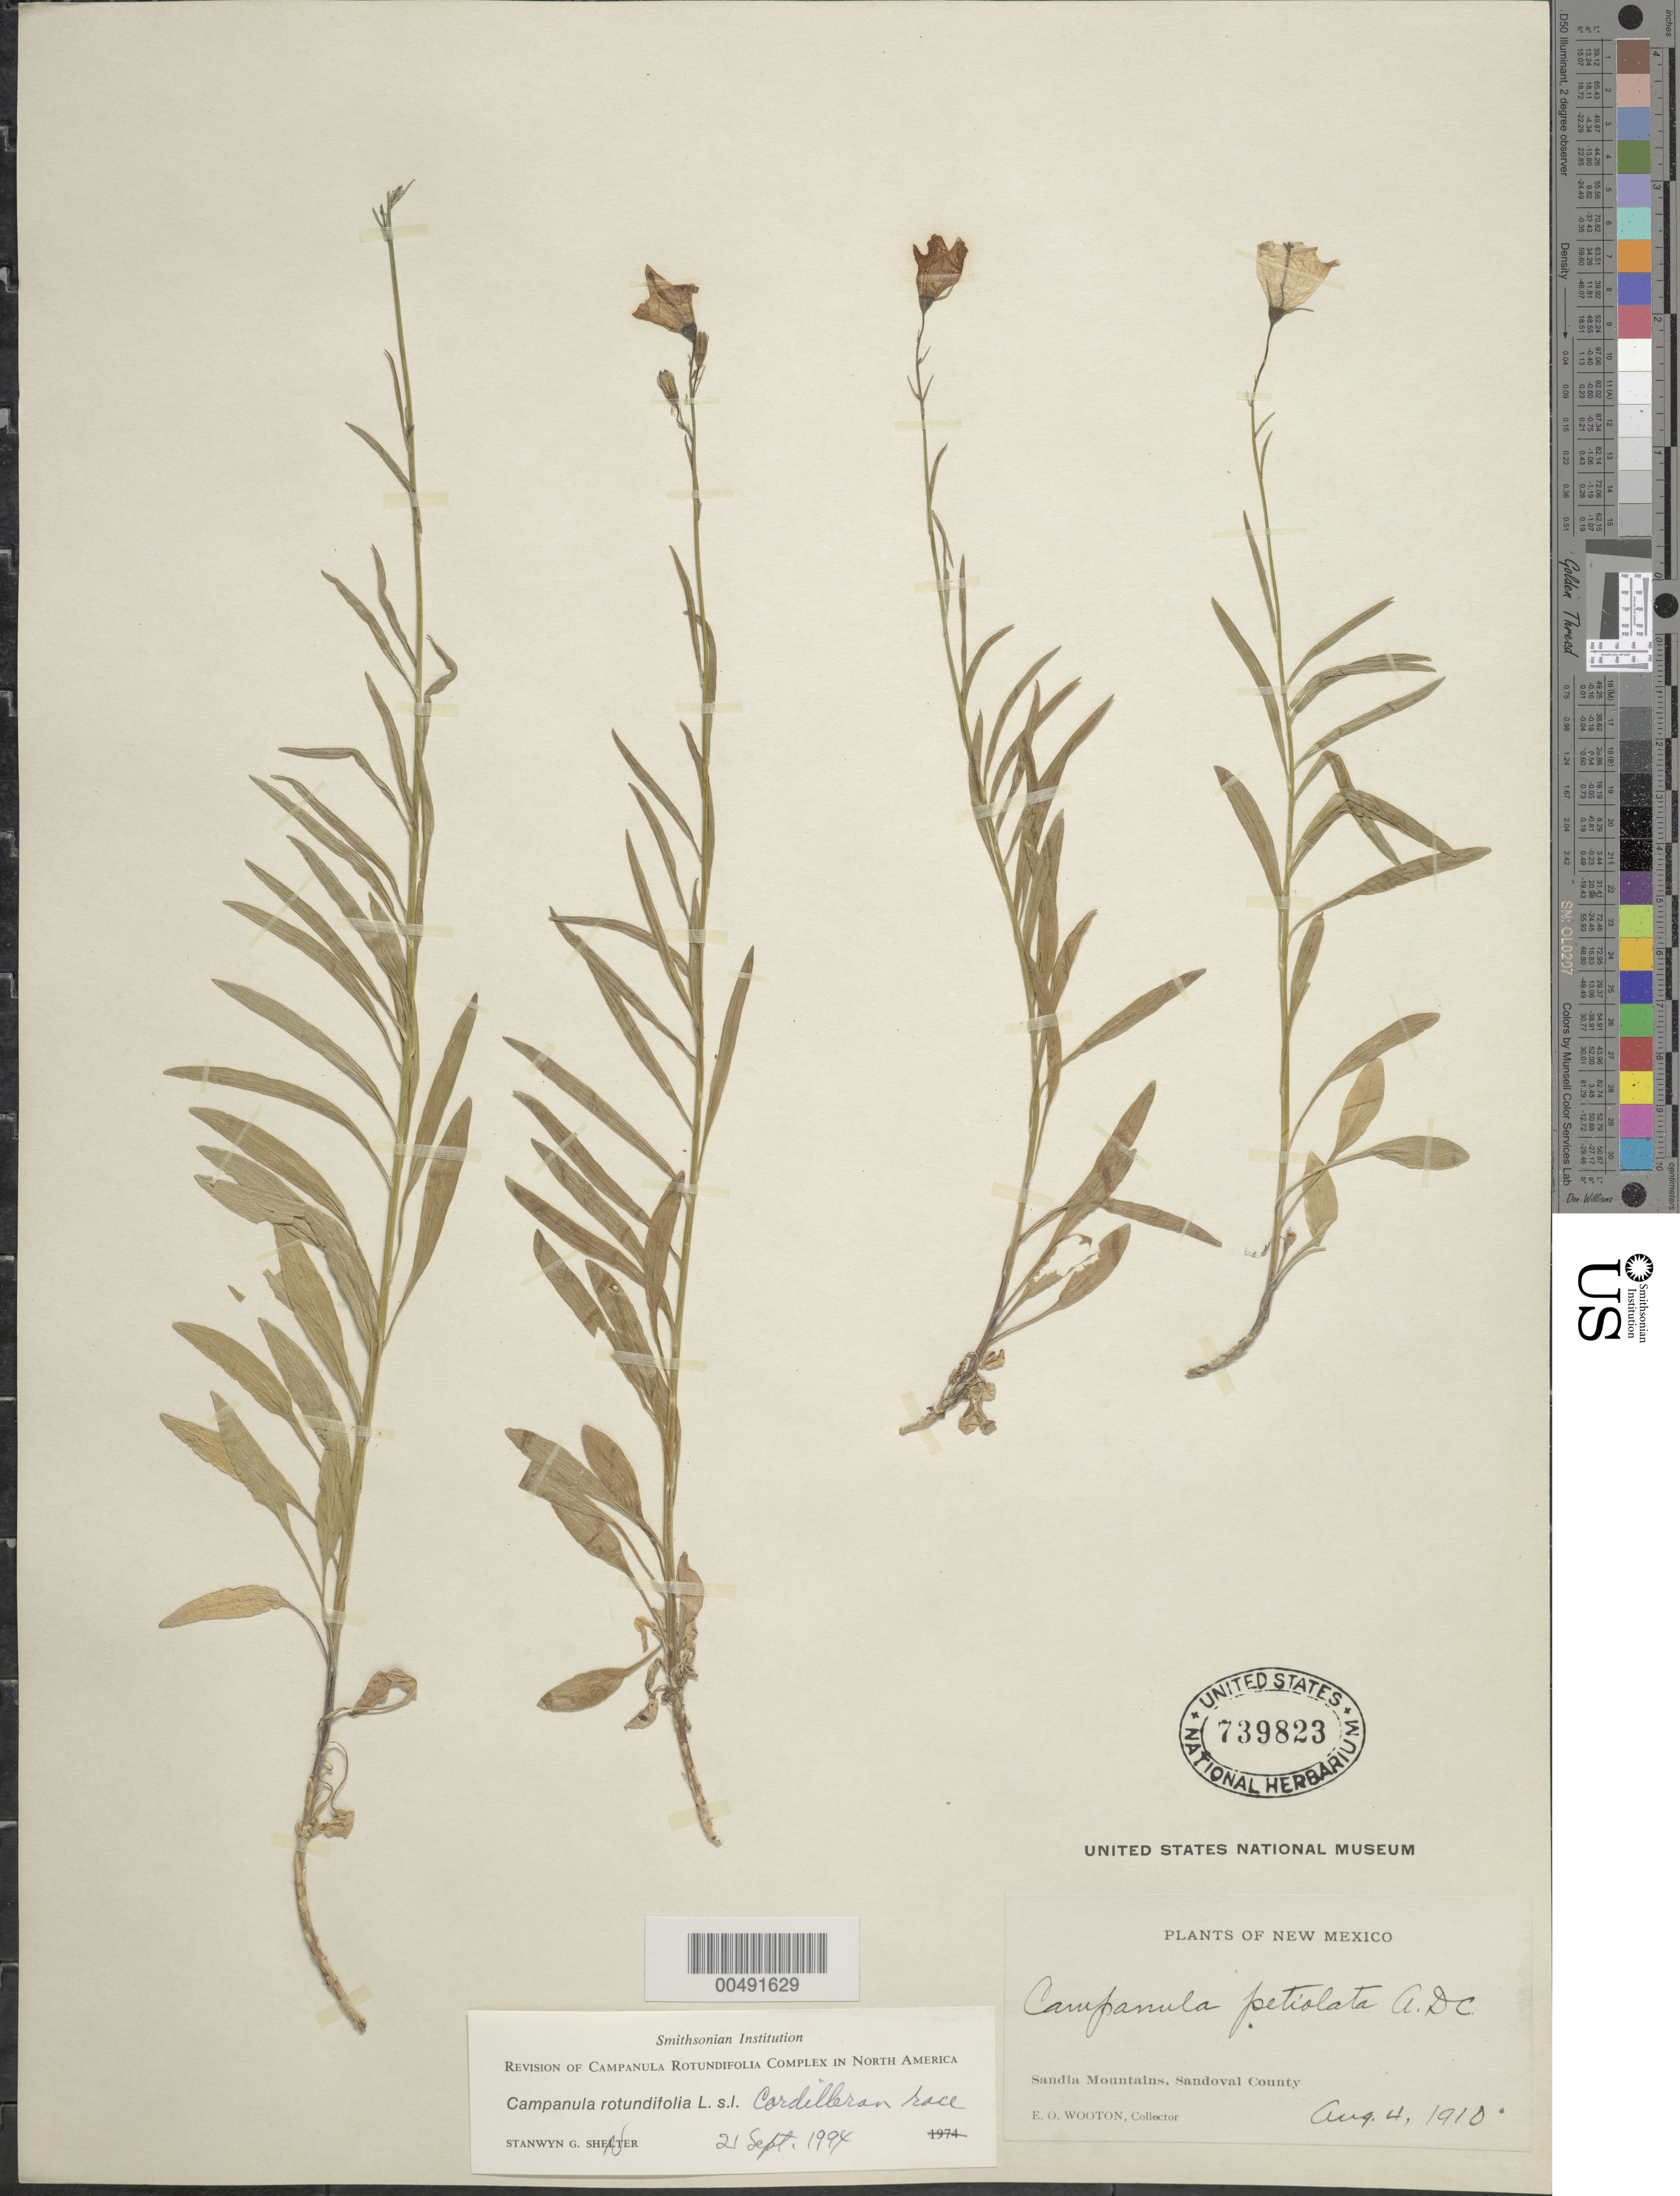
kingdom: Plantae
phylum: Tracheophyta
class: Magnoliopsida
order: Asterales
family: Campanulaceae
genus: Campanula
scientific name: Campanula rotundifolia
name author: L.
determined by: Shetler, Stanwyn G., (US), NMNH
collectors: E. O. Wooton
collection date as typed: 04 Aug 1910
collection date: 1910-08-04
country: United States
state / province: New Mexico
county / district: Sandoval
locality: Sandia Mountains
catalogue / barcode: US 739823